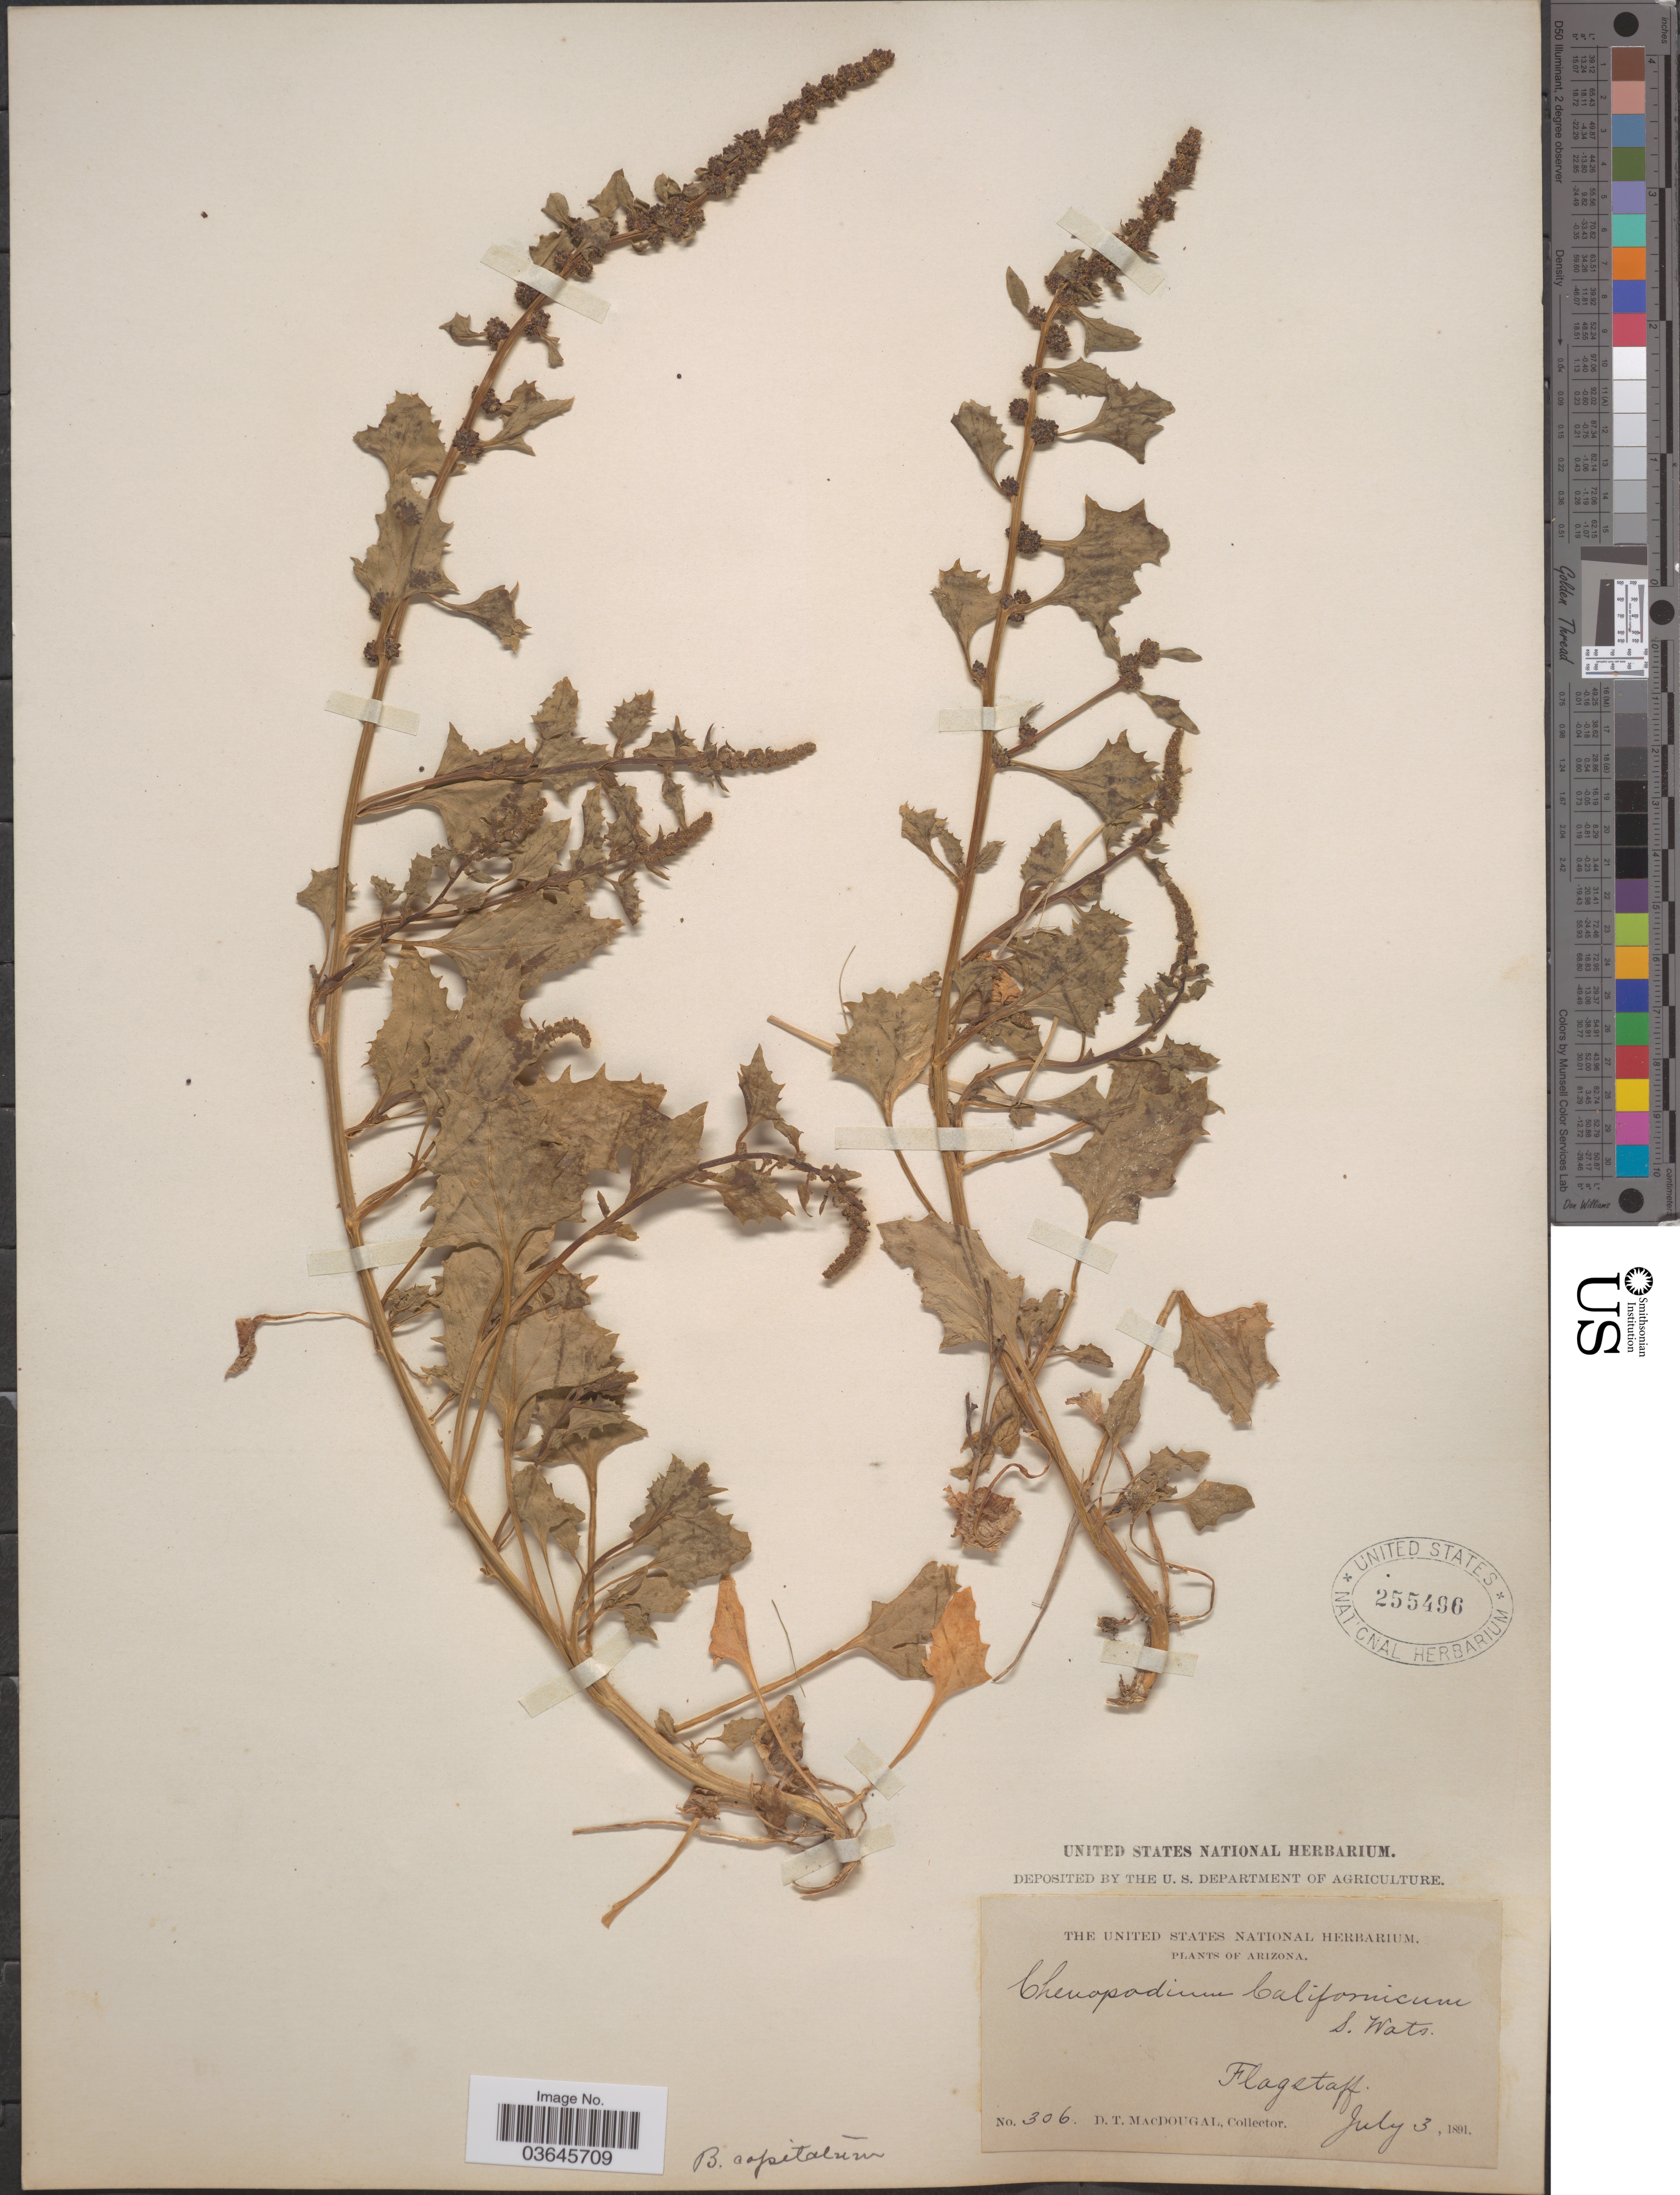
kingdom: Plantae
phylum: Tracheophyta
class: Magnoliopsida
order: Caryophyllales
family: Amaranthaceae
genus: Blitum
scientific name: Blitum capitatum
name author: L.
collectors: D. T. MacDougal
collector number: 306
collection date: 1891-07-03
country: United States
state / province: Arizona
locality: Flagstaff.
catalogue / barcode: US 255496